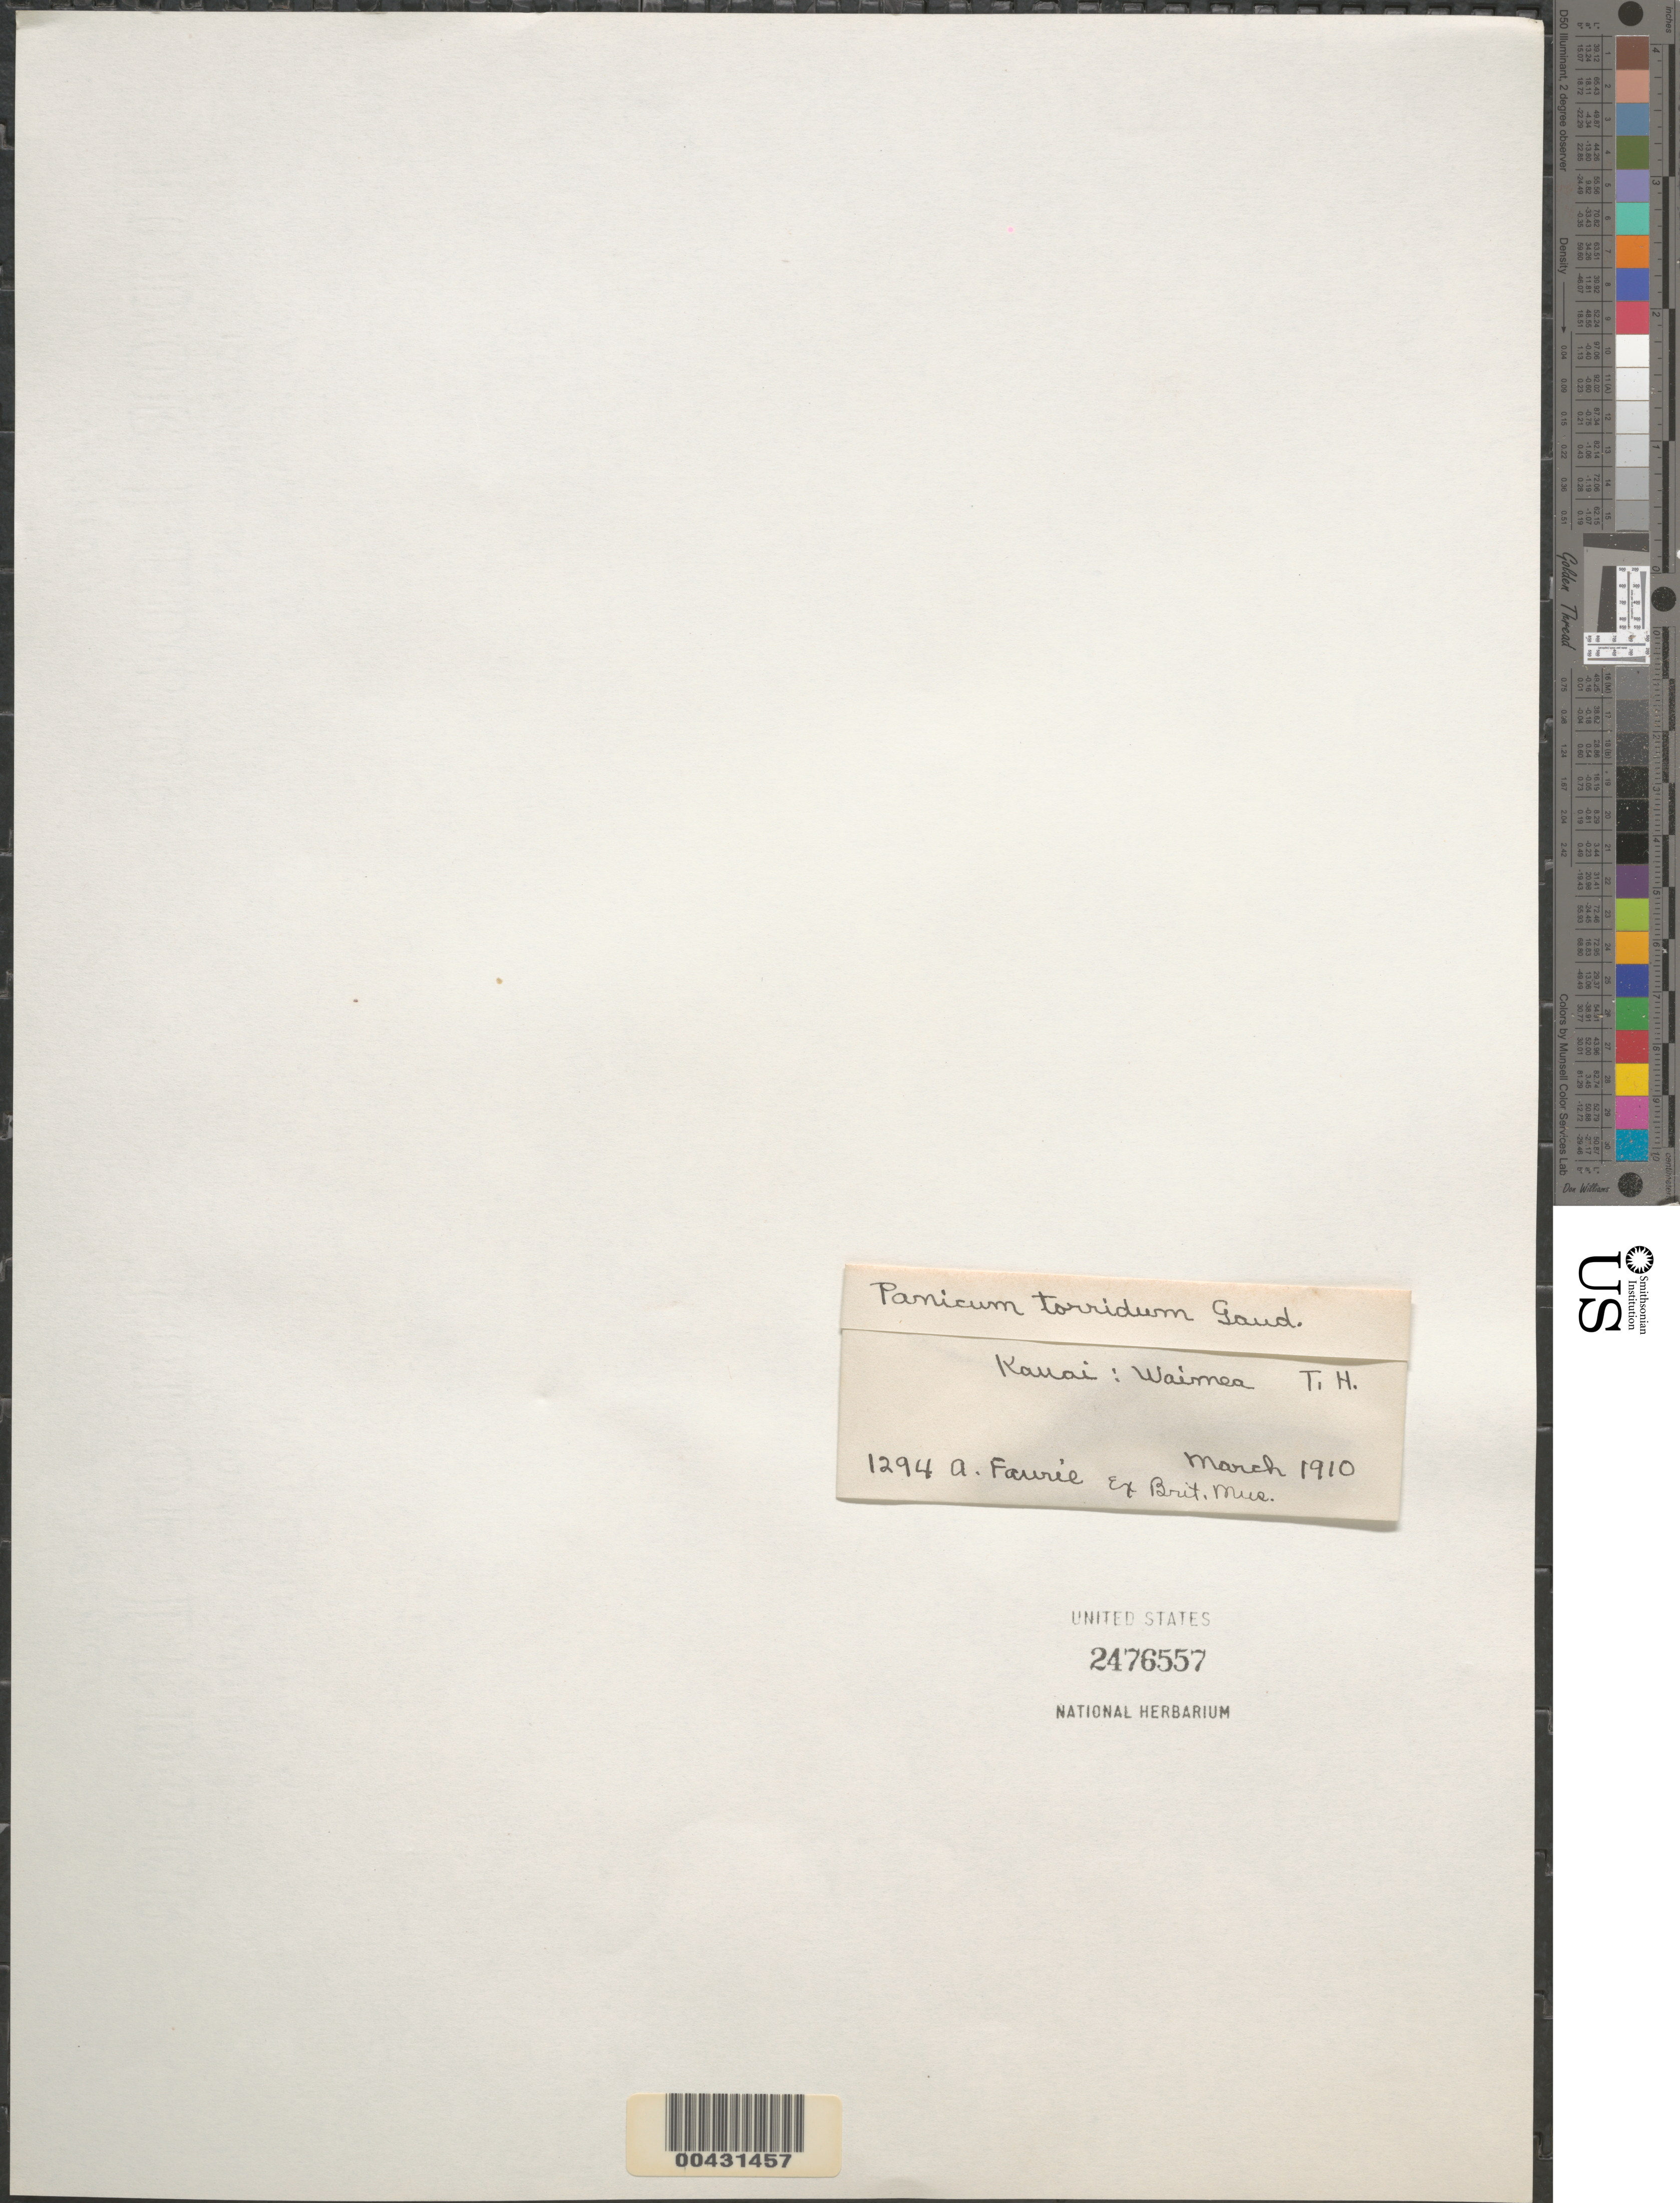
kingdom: Plantae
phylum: Tracheophyta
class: Liliopsida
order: Poales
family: Poaceae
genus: Panicum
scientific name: Panicum torridum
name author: Gaudich.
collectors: A. Faurie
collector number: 1294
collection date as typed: Mar 1910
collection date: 1910-03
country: United States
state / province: Hawaii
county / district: Kauai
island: Kaua'i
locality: Waimea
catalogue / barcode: US 2476557